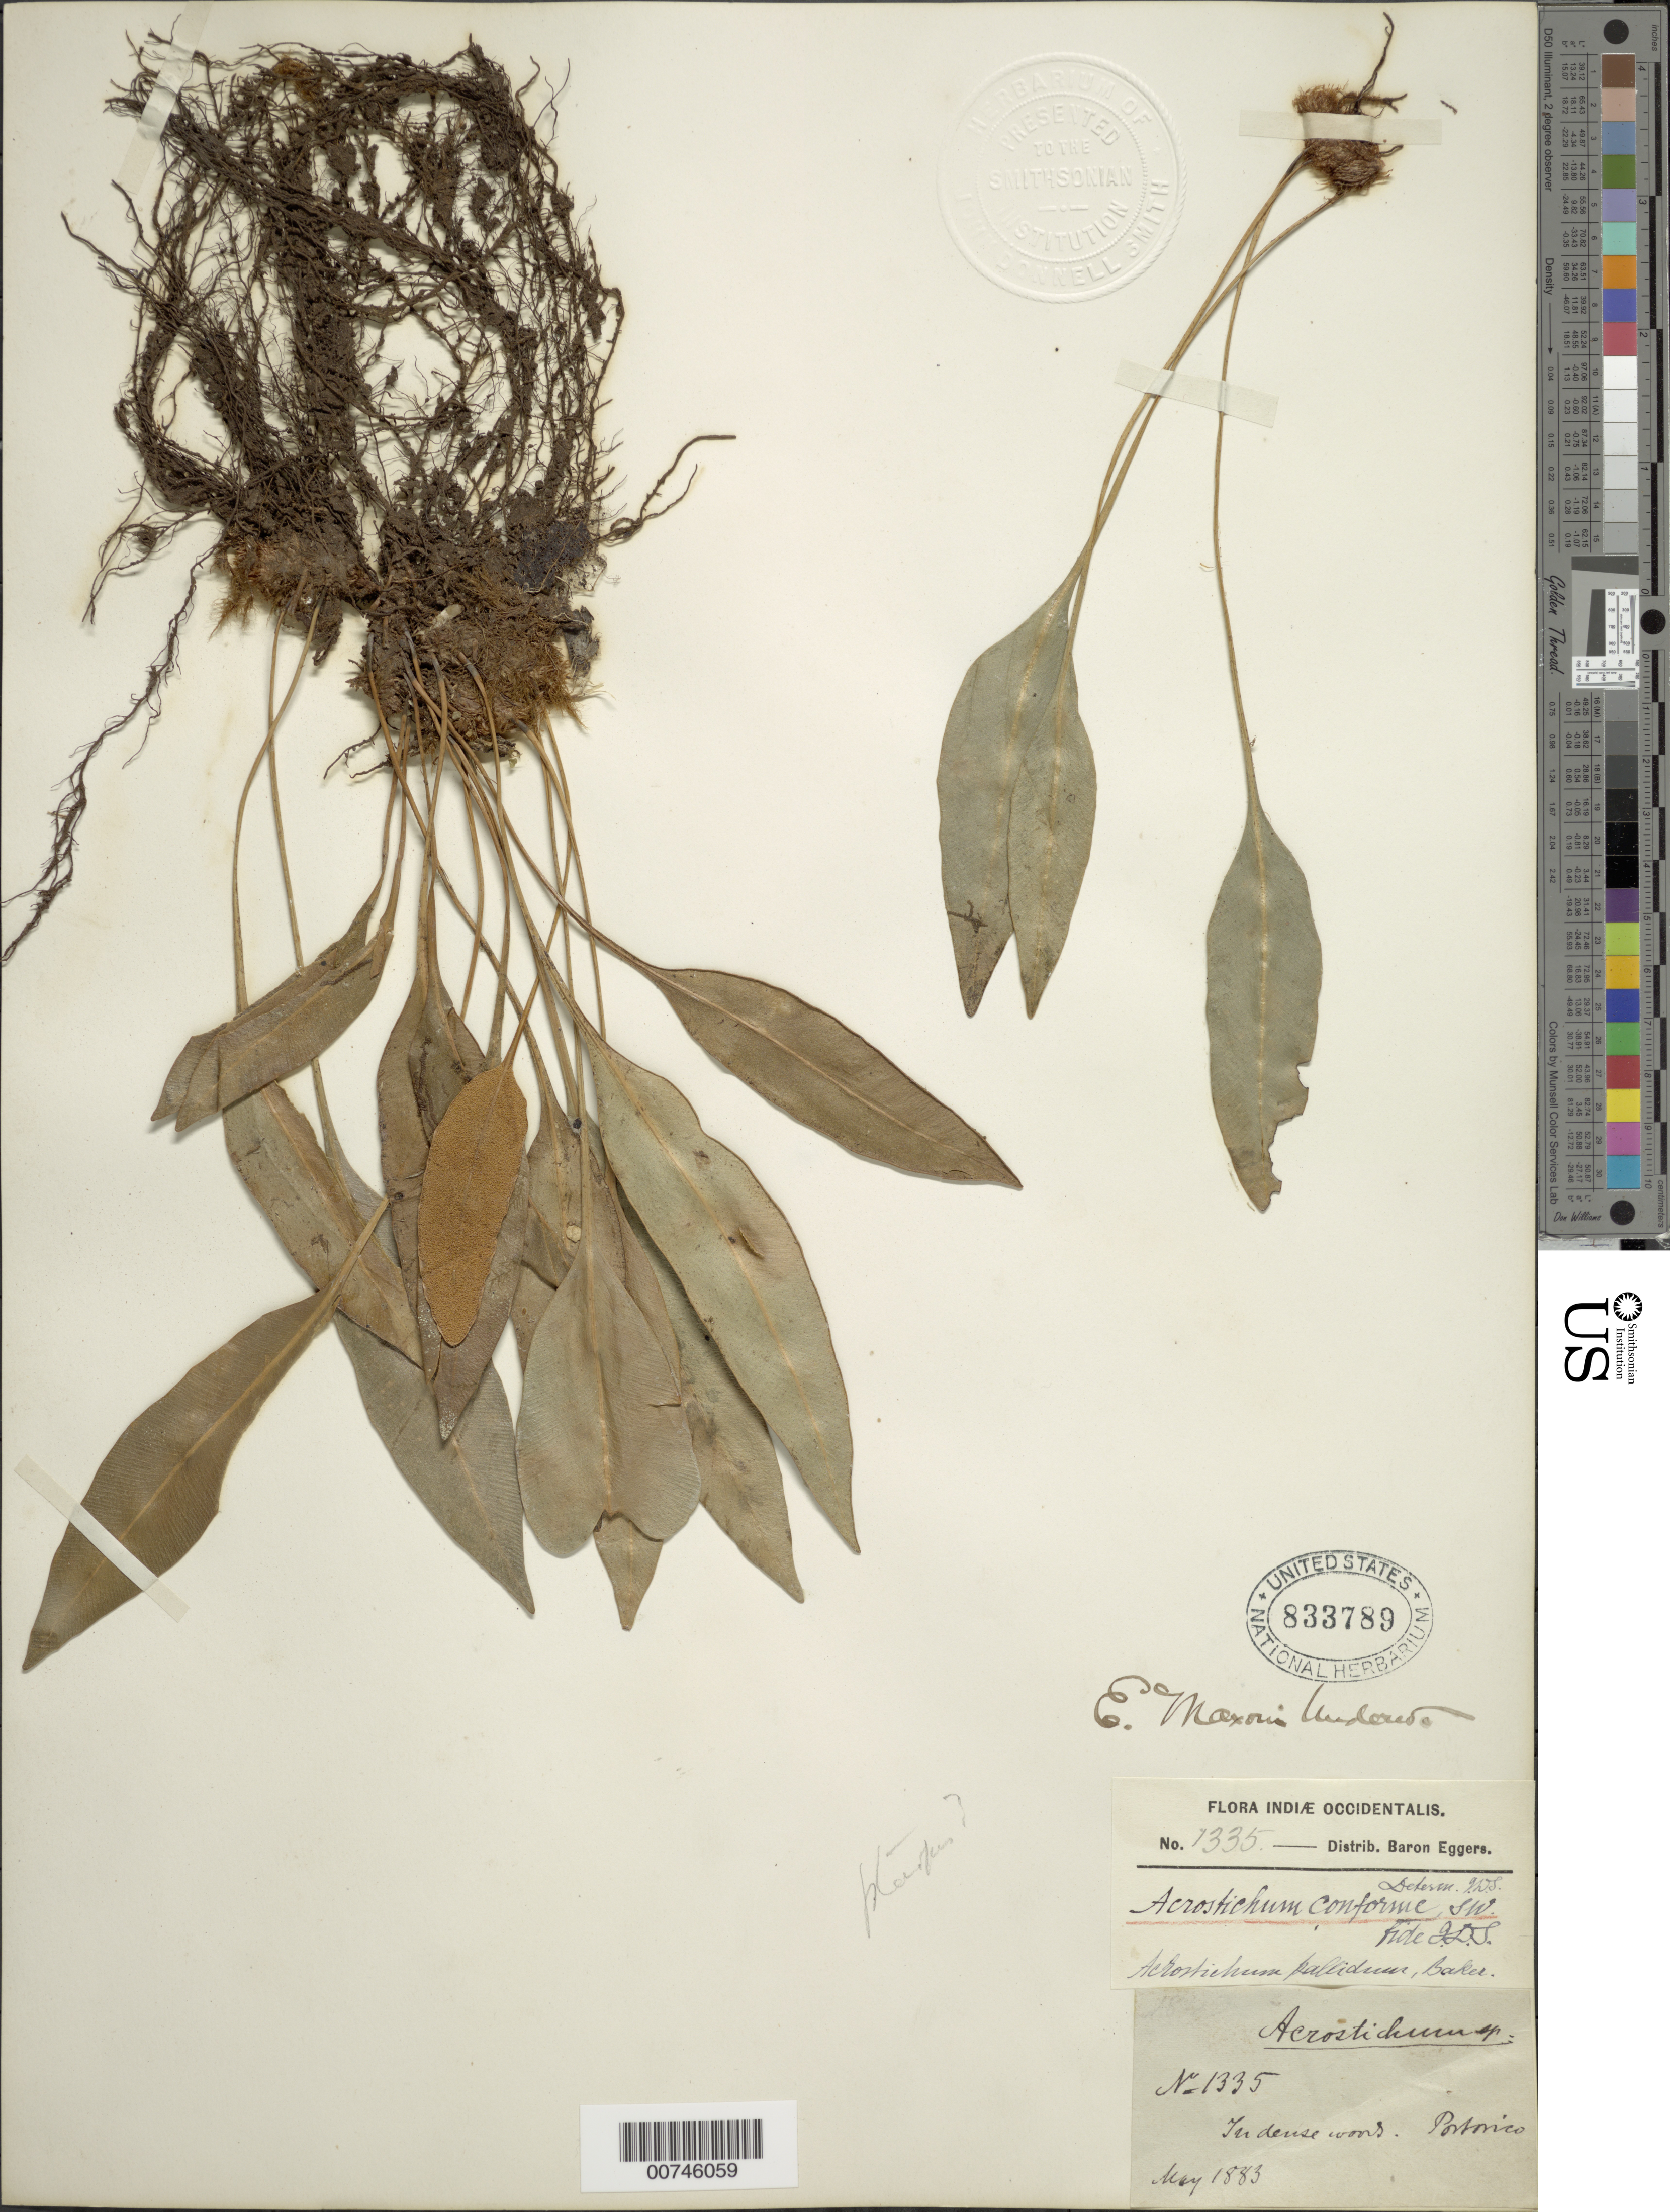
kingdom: Plantae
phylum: Tracheophyta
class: Polypodiopsida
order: Polypodiales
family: Dryopteridaceae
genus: Elaphoglossum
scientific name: Elaphoglossum maxonii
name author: Underw. ex C.V. Morton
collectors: H. F. A. von Eggers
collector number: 1335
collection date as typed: May 1883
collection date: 1883-05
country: Puerto Rico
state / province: Río Grande (?)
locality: In dense woods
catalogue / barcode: US 833789